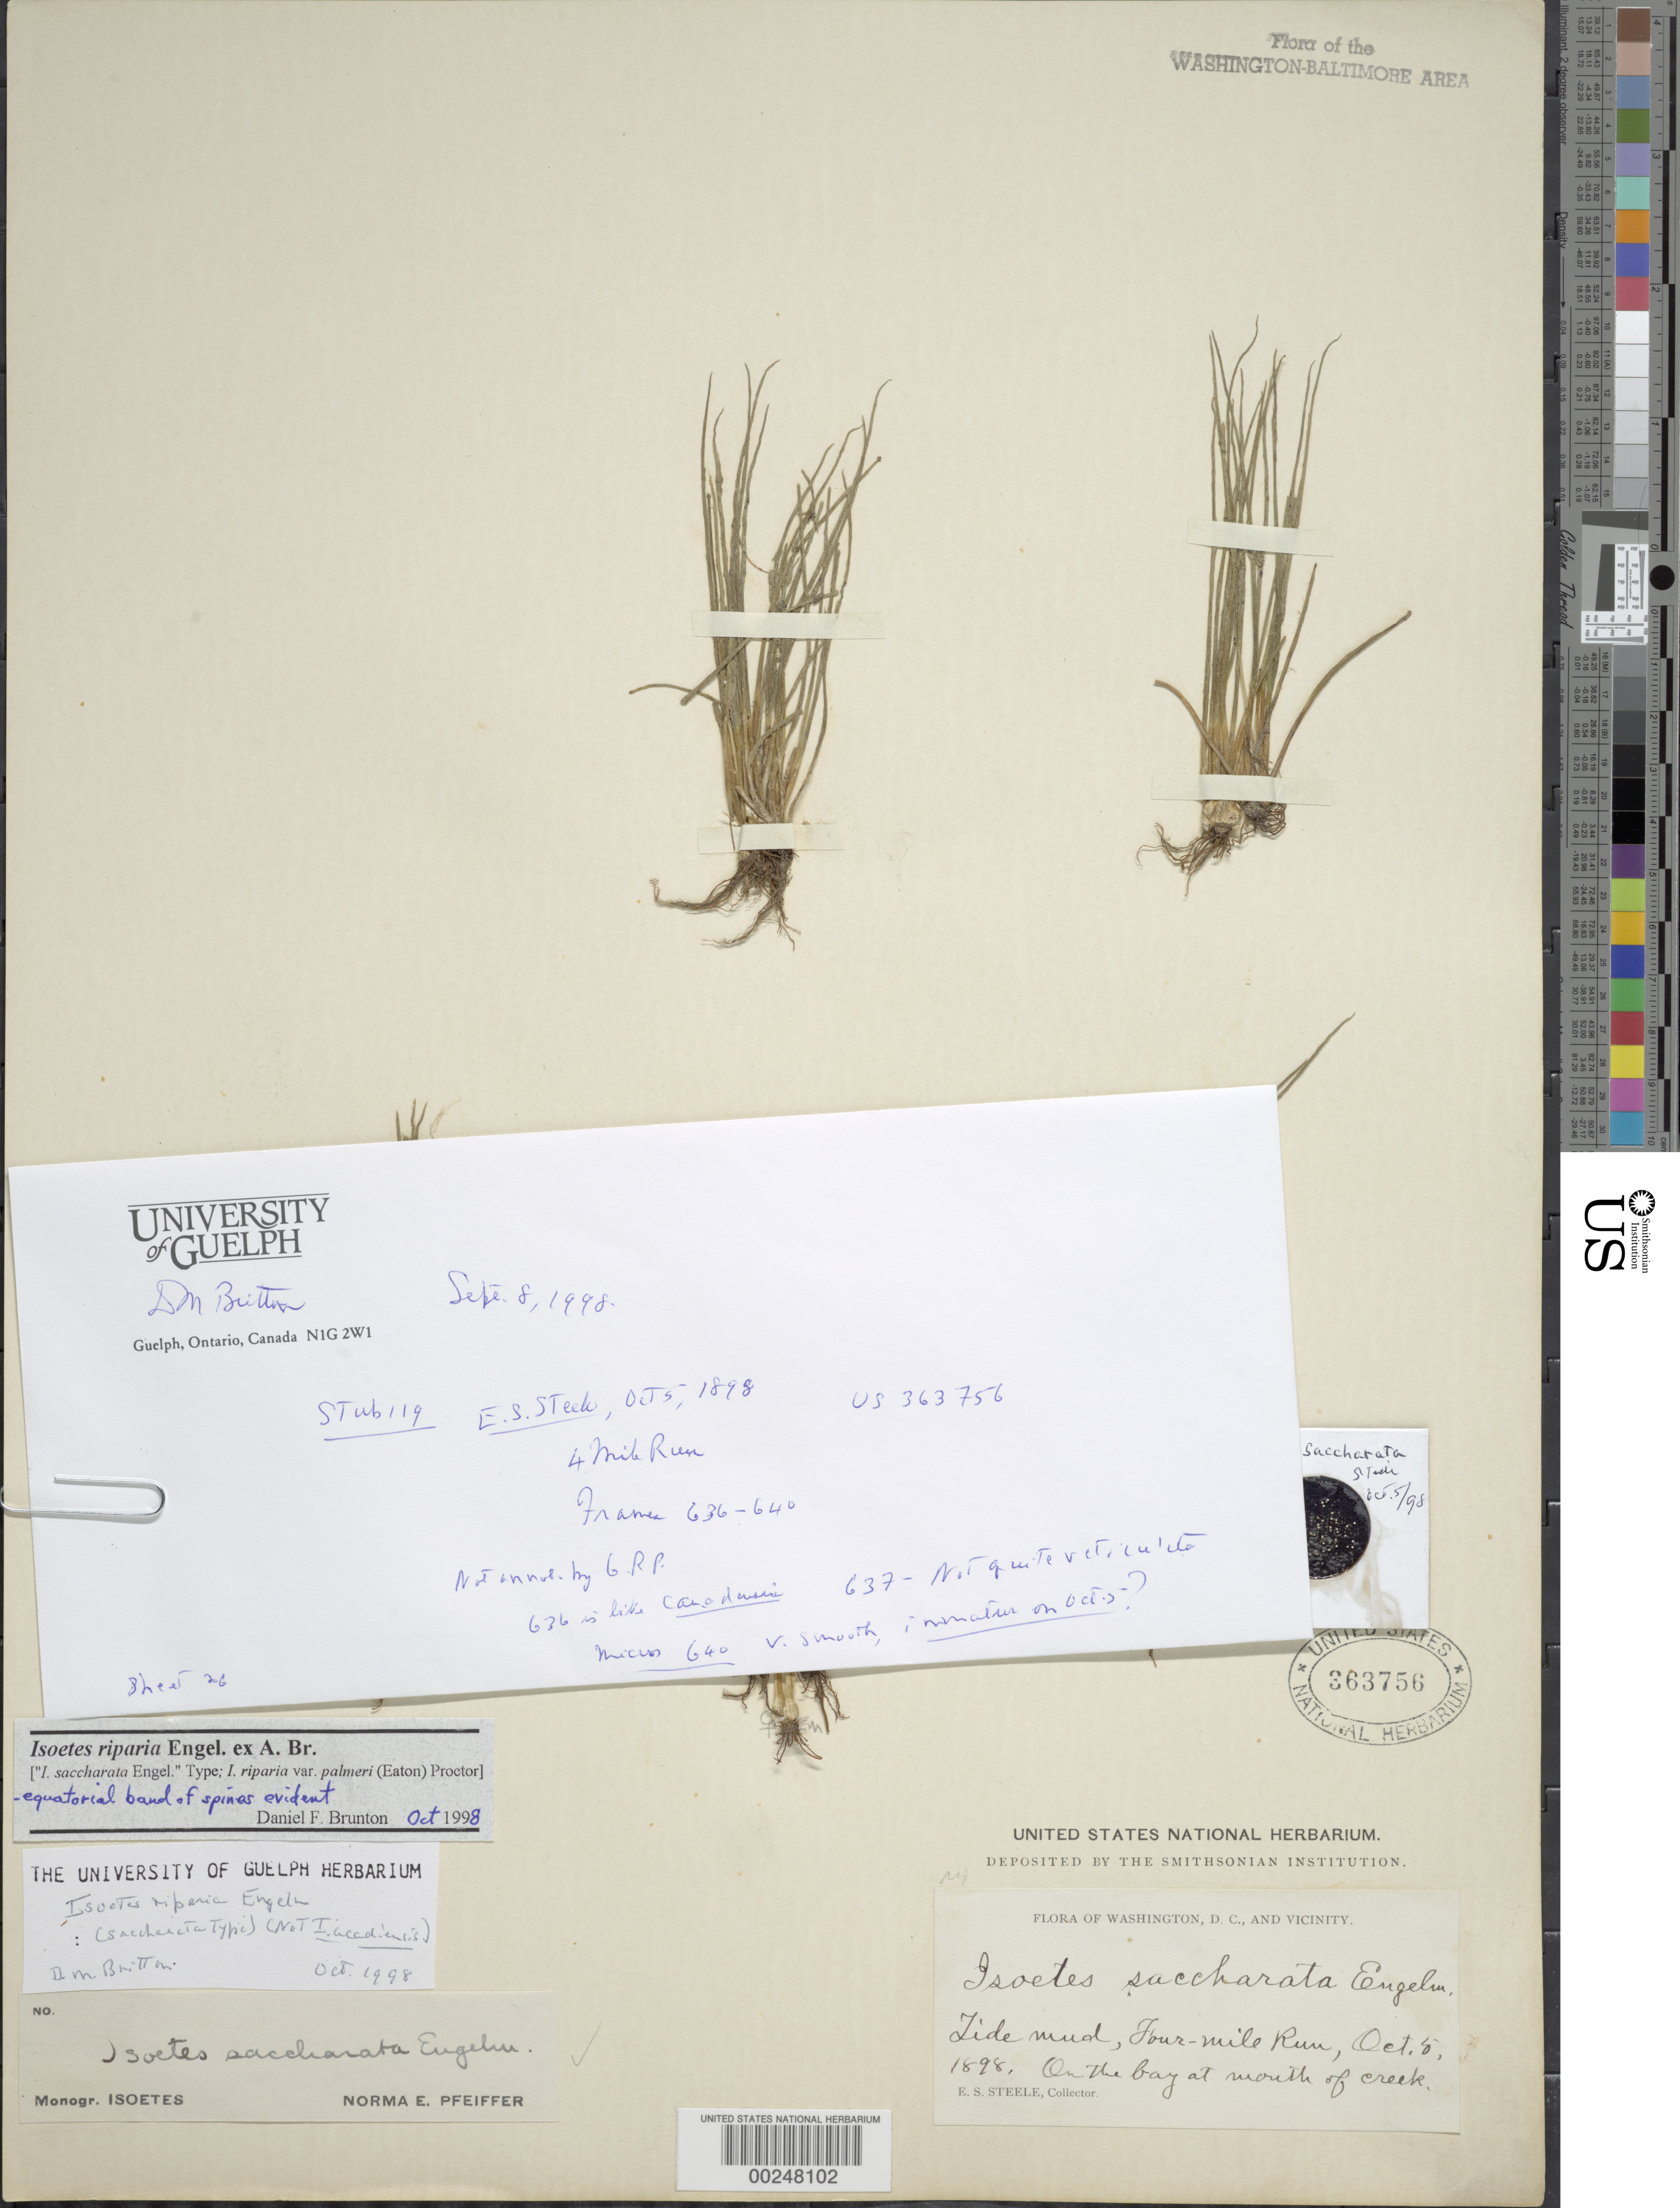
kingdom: Plantae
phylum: Tracheophyta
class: Lycopodiopsida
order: Isoetales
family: Isoetaceae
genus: Isoetes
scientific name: Isoetes riparia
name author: Engelm. ex A. Braun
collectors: E. Steele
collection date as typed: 05 Oct 1898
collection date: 1898-10-05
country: United States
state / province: Virginia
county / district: Arlington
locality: Four Mile Run, tidal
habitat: Tide mud on the bay at mouth of creek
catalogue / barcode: US 363756